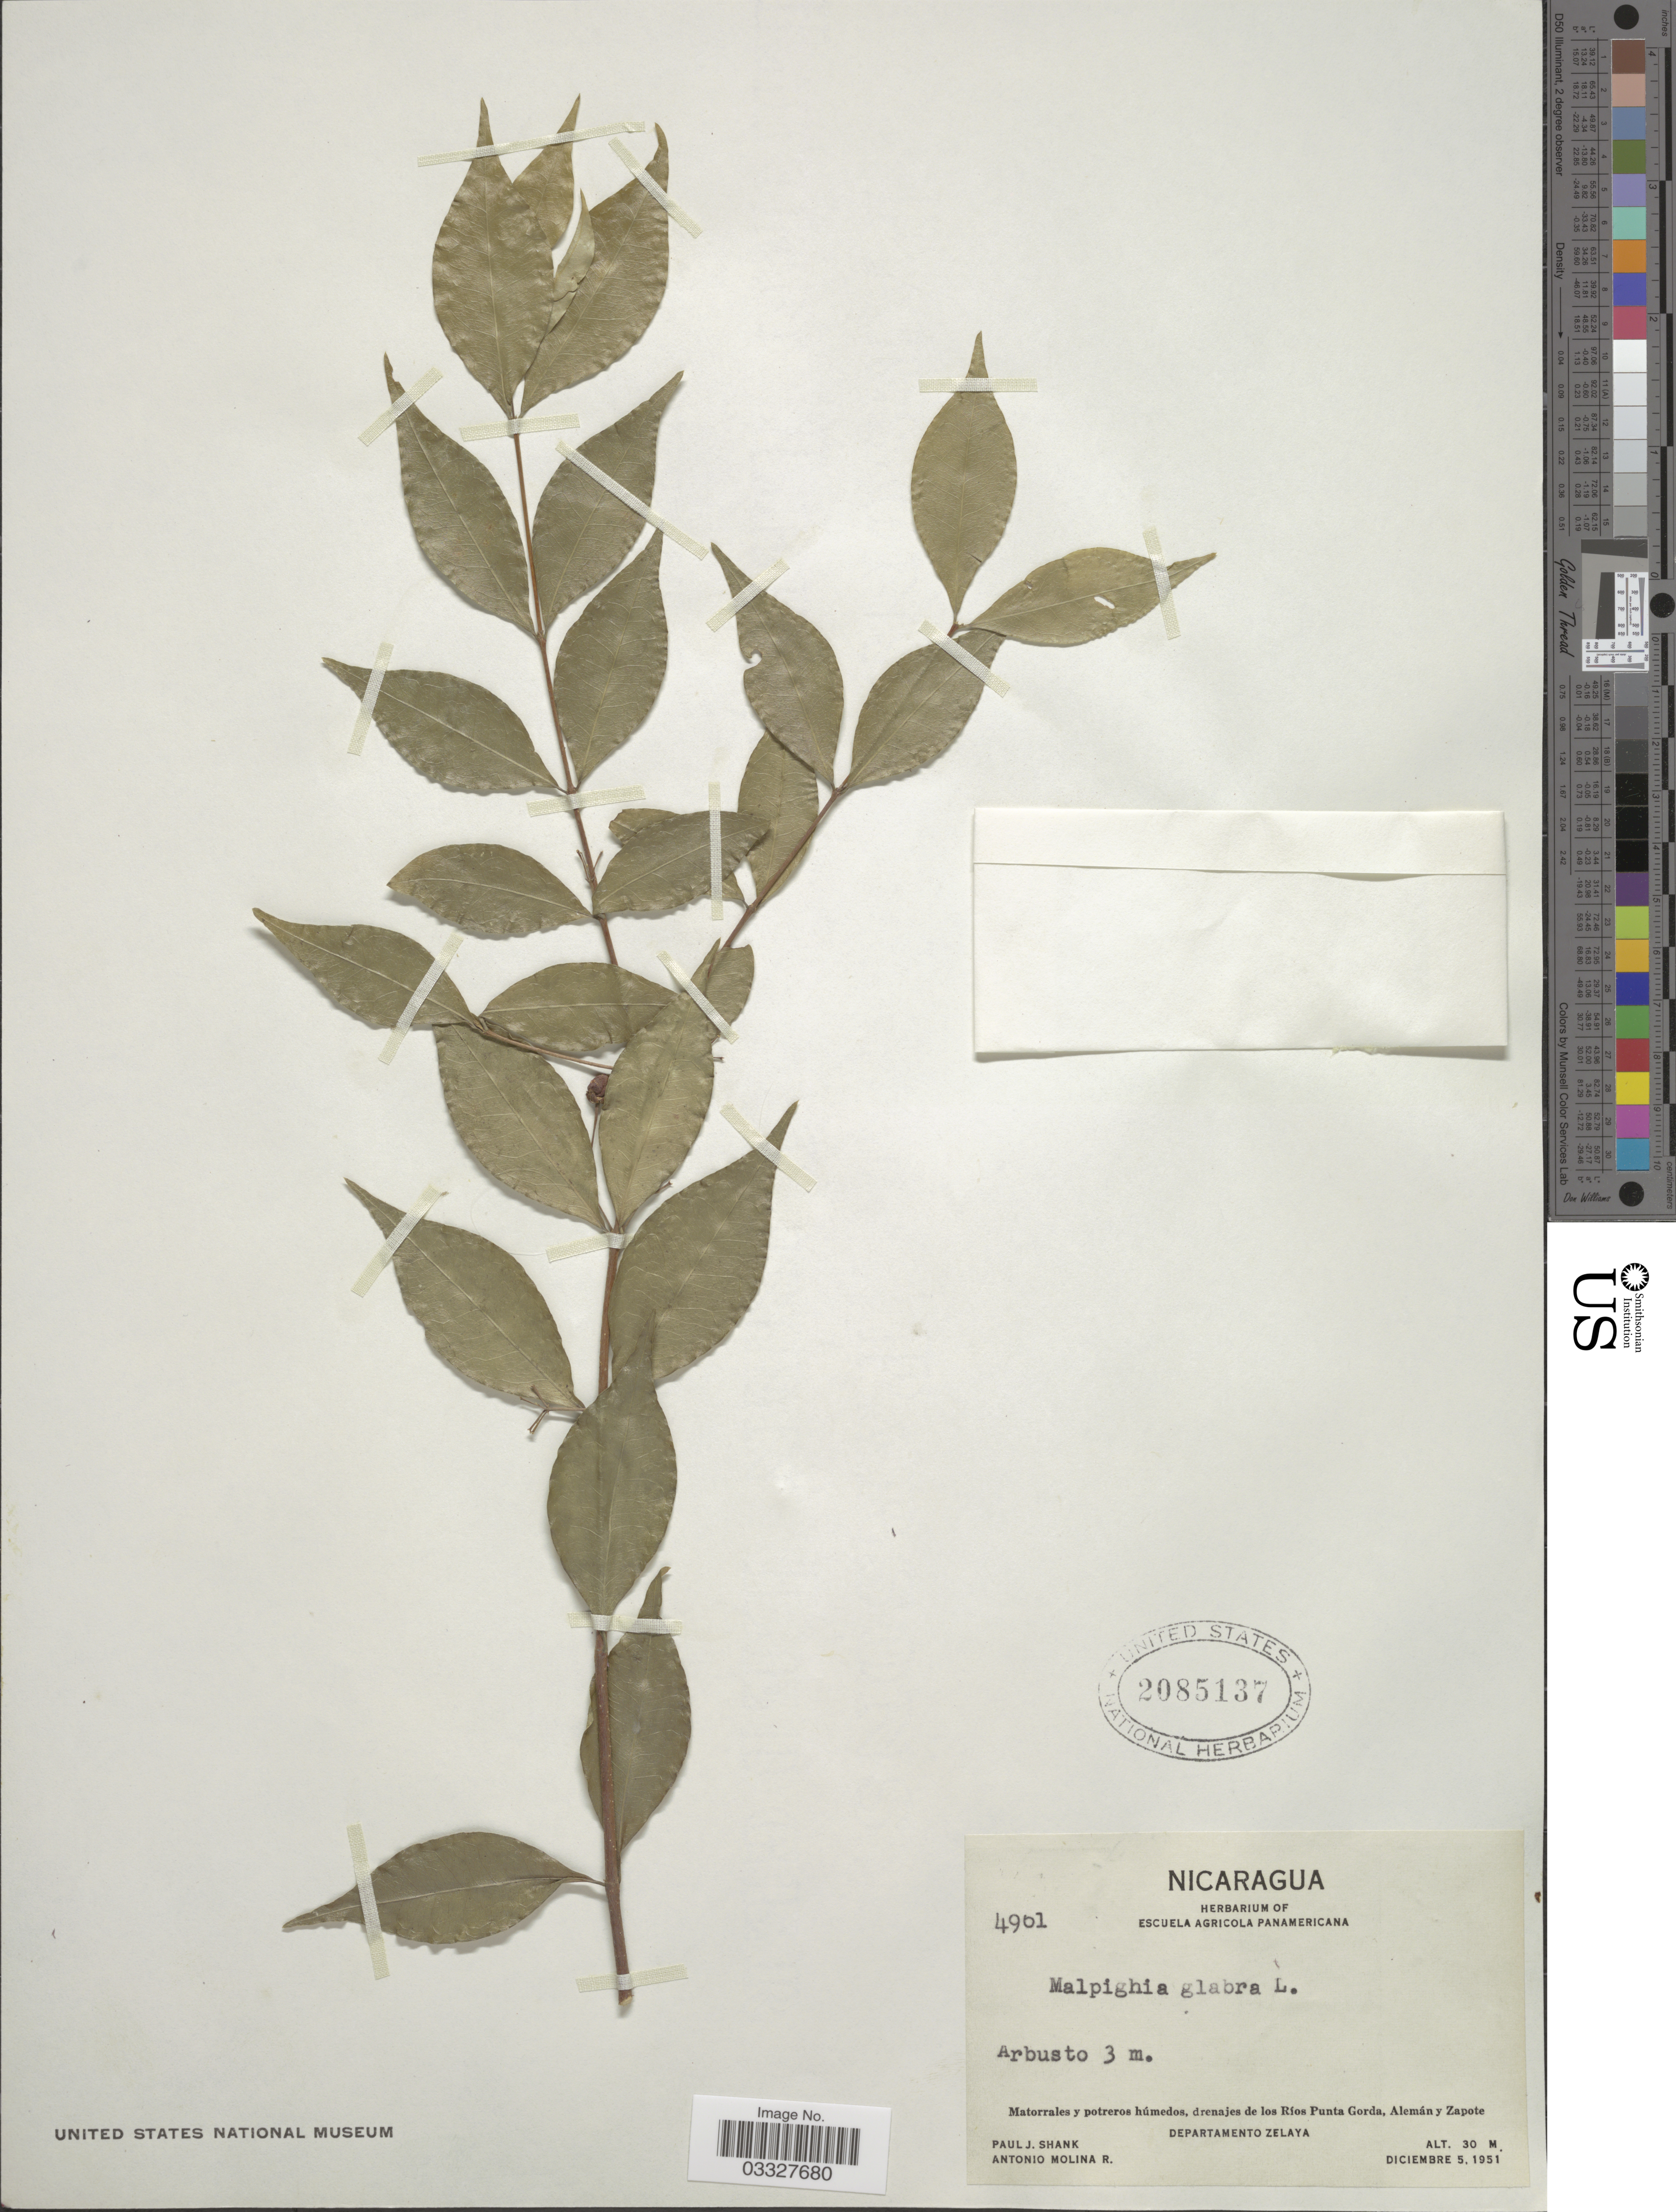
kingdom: Plantae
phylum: Tracheophyta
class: Magnoliopsida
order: Malpighiales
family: Malpighiaceae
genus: Malpighia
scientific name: Malpighia glabra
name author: L.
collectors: P. J. Shank & A. Molina R.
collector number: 4961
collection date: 1951-12-05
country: Nicaragua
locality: Matorrales y potreros húmedos, drenajes de los Ríos Punta Gorda, Alemán y Zapote. Departamento Zelaya.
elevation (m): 30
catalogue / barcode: US 2085137